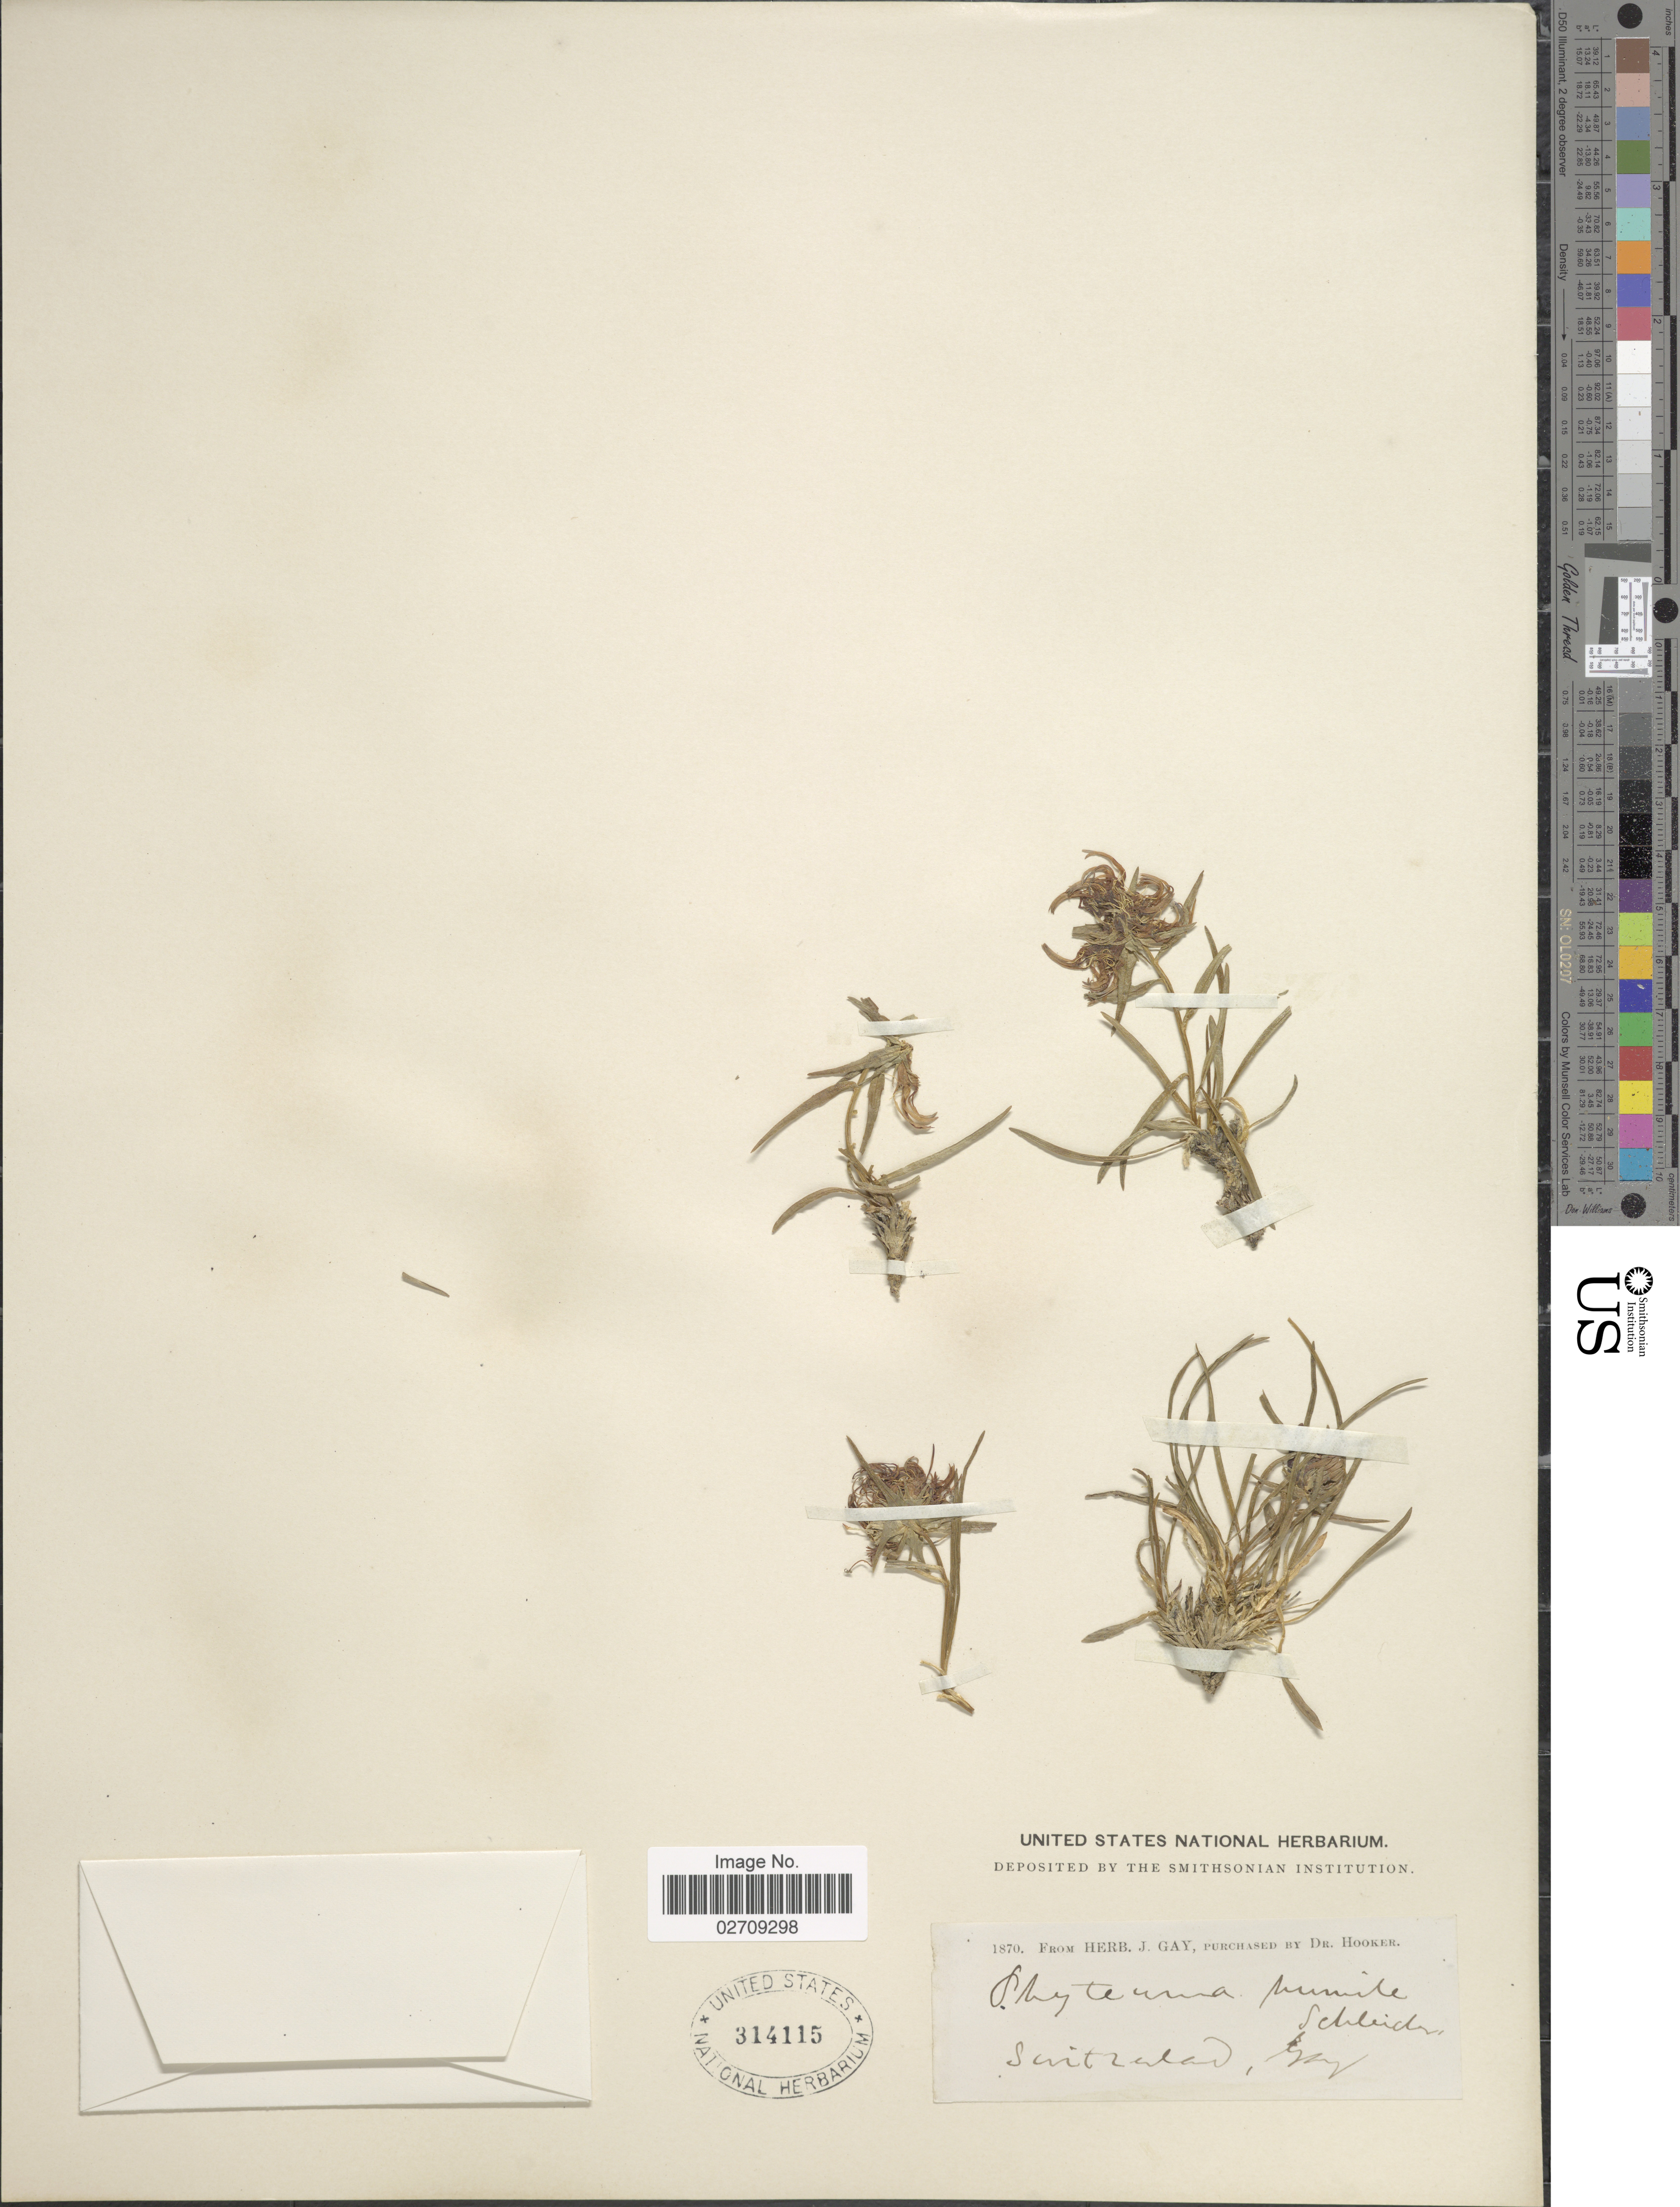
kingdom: Plantae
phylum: Tracheophyta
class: Magnoliopsida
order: Asterales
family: Campanulaceae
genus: Phyteuma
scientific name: Phyteuma hemisphaericum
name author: L.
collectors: J. Gay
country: Switzerland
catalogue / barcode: US 314115